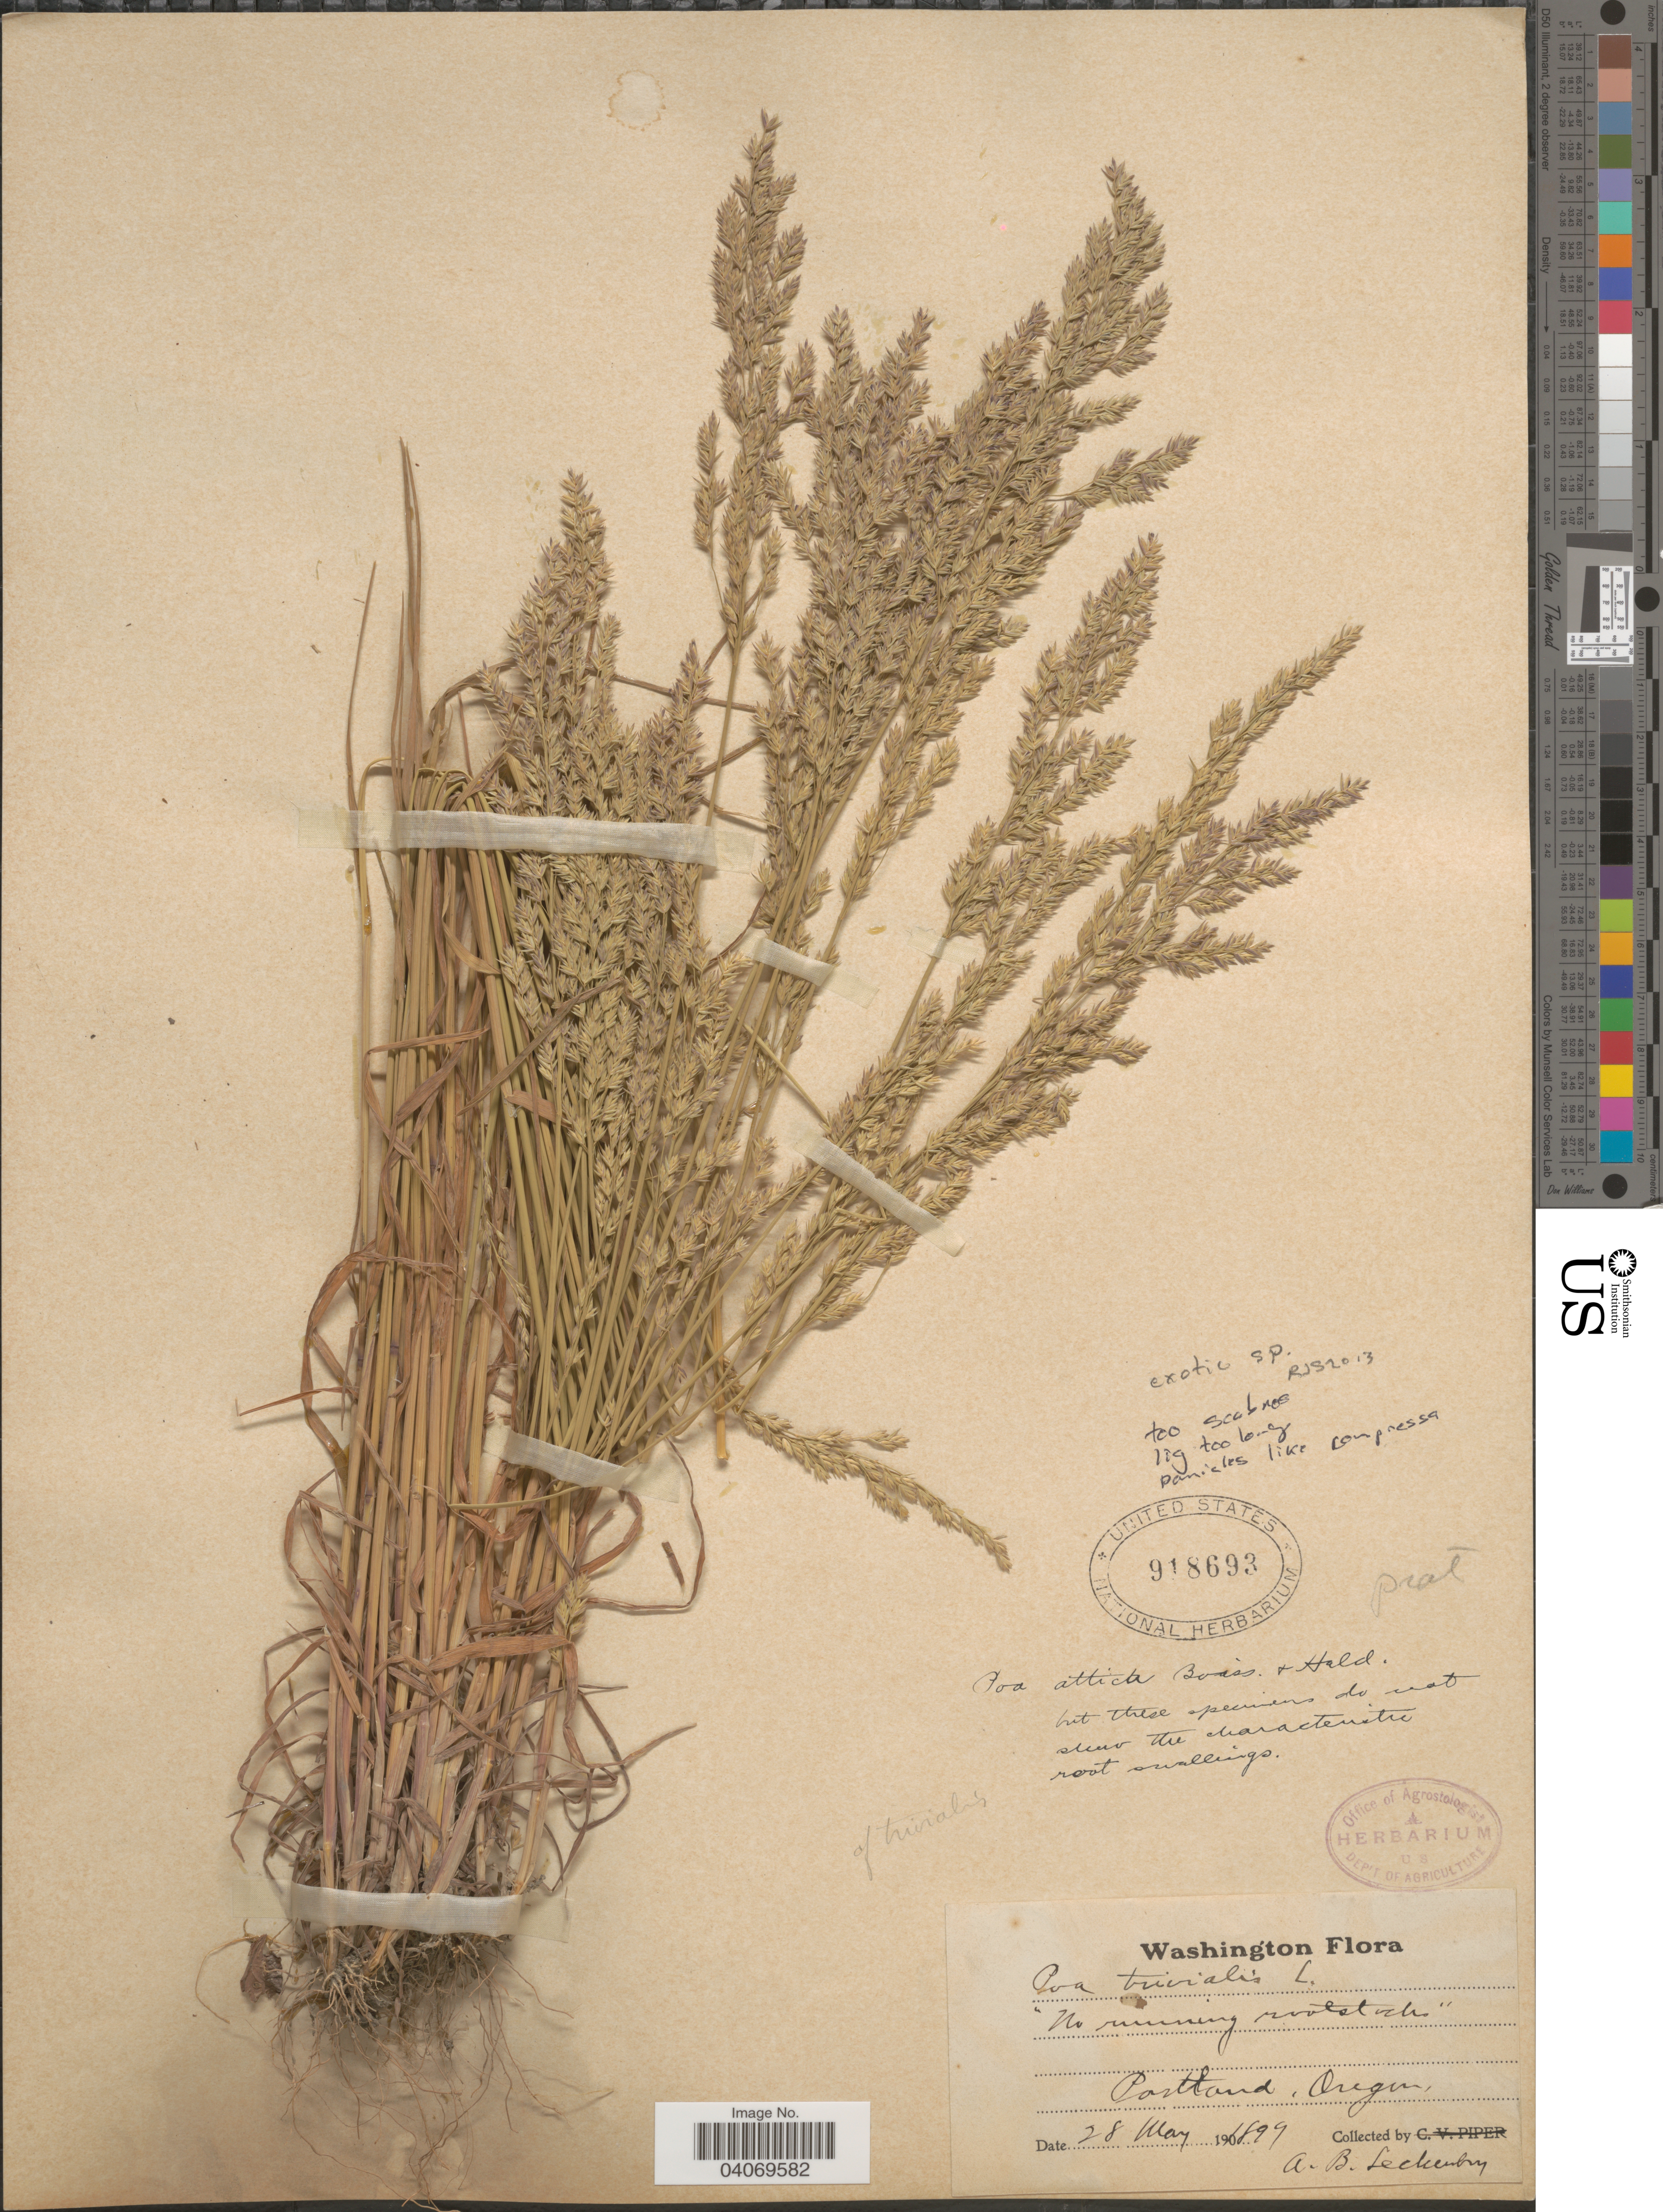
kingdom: Plantae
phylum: Tracheophyta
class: Liliopsida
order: Poales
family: Poaceae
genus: Poa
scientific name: Poa sp.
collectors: A. Leckenby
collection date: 1899-05-28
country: United States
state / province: Oregon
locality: Portland.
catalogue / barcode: US 918693